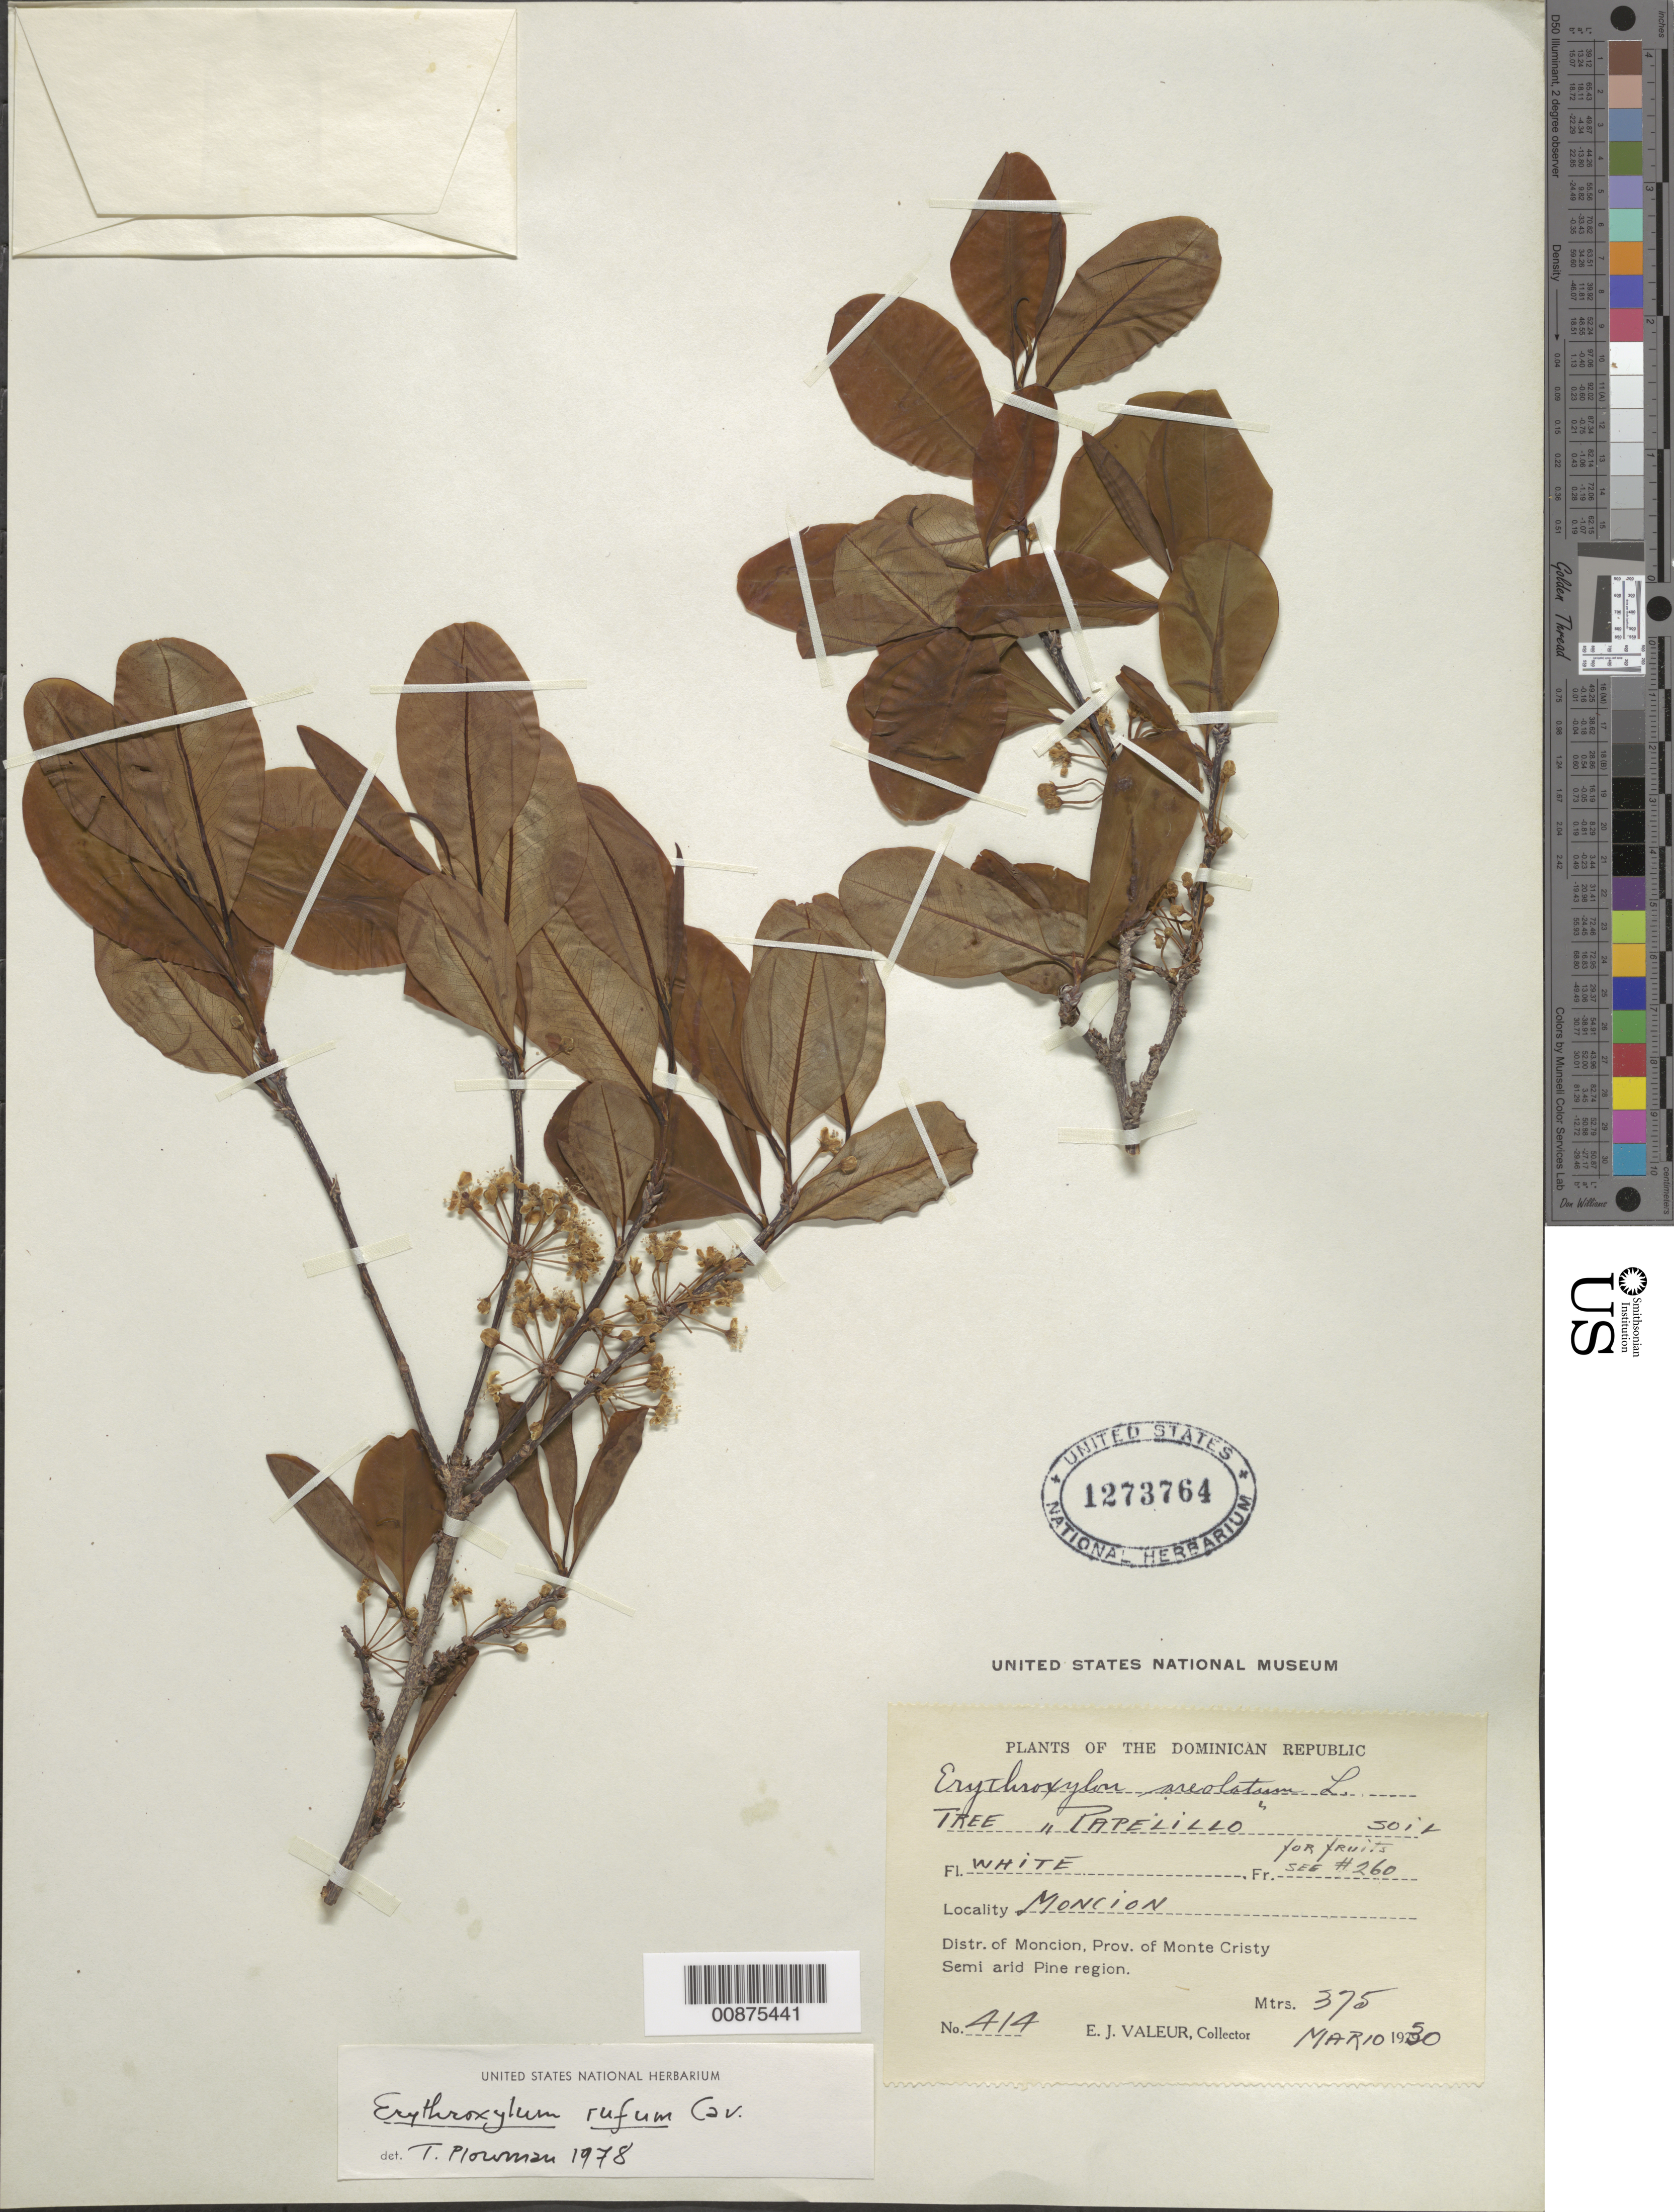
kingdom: Plantae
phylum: Tracheophyta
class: Magnoliopsida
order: Malpighiales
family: Erythroxylaceae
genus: Erythroxylum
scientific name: Erythroxylum rufum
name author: Cav.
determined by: Plowman, Timothy C.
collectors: E. Valeur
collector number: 414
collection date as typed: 10 Mar 1930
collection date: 1930-03-10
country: Dominican Republic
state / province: Monte Cristi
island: Hispaniola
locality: Monción, Distr. of Monción.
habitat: Semi arid Pine region. Soil.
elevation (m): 375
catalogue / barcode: US 1273764